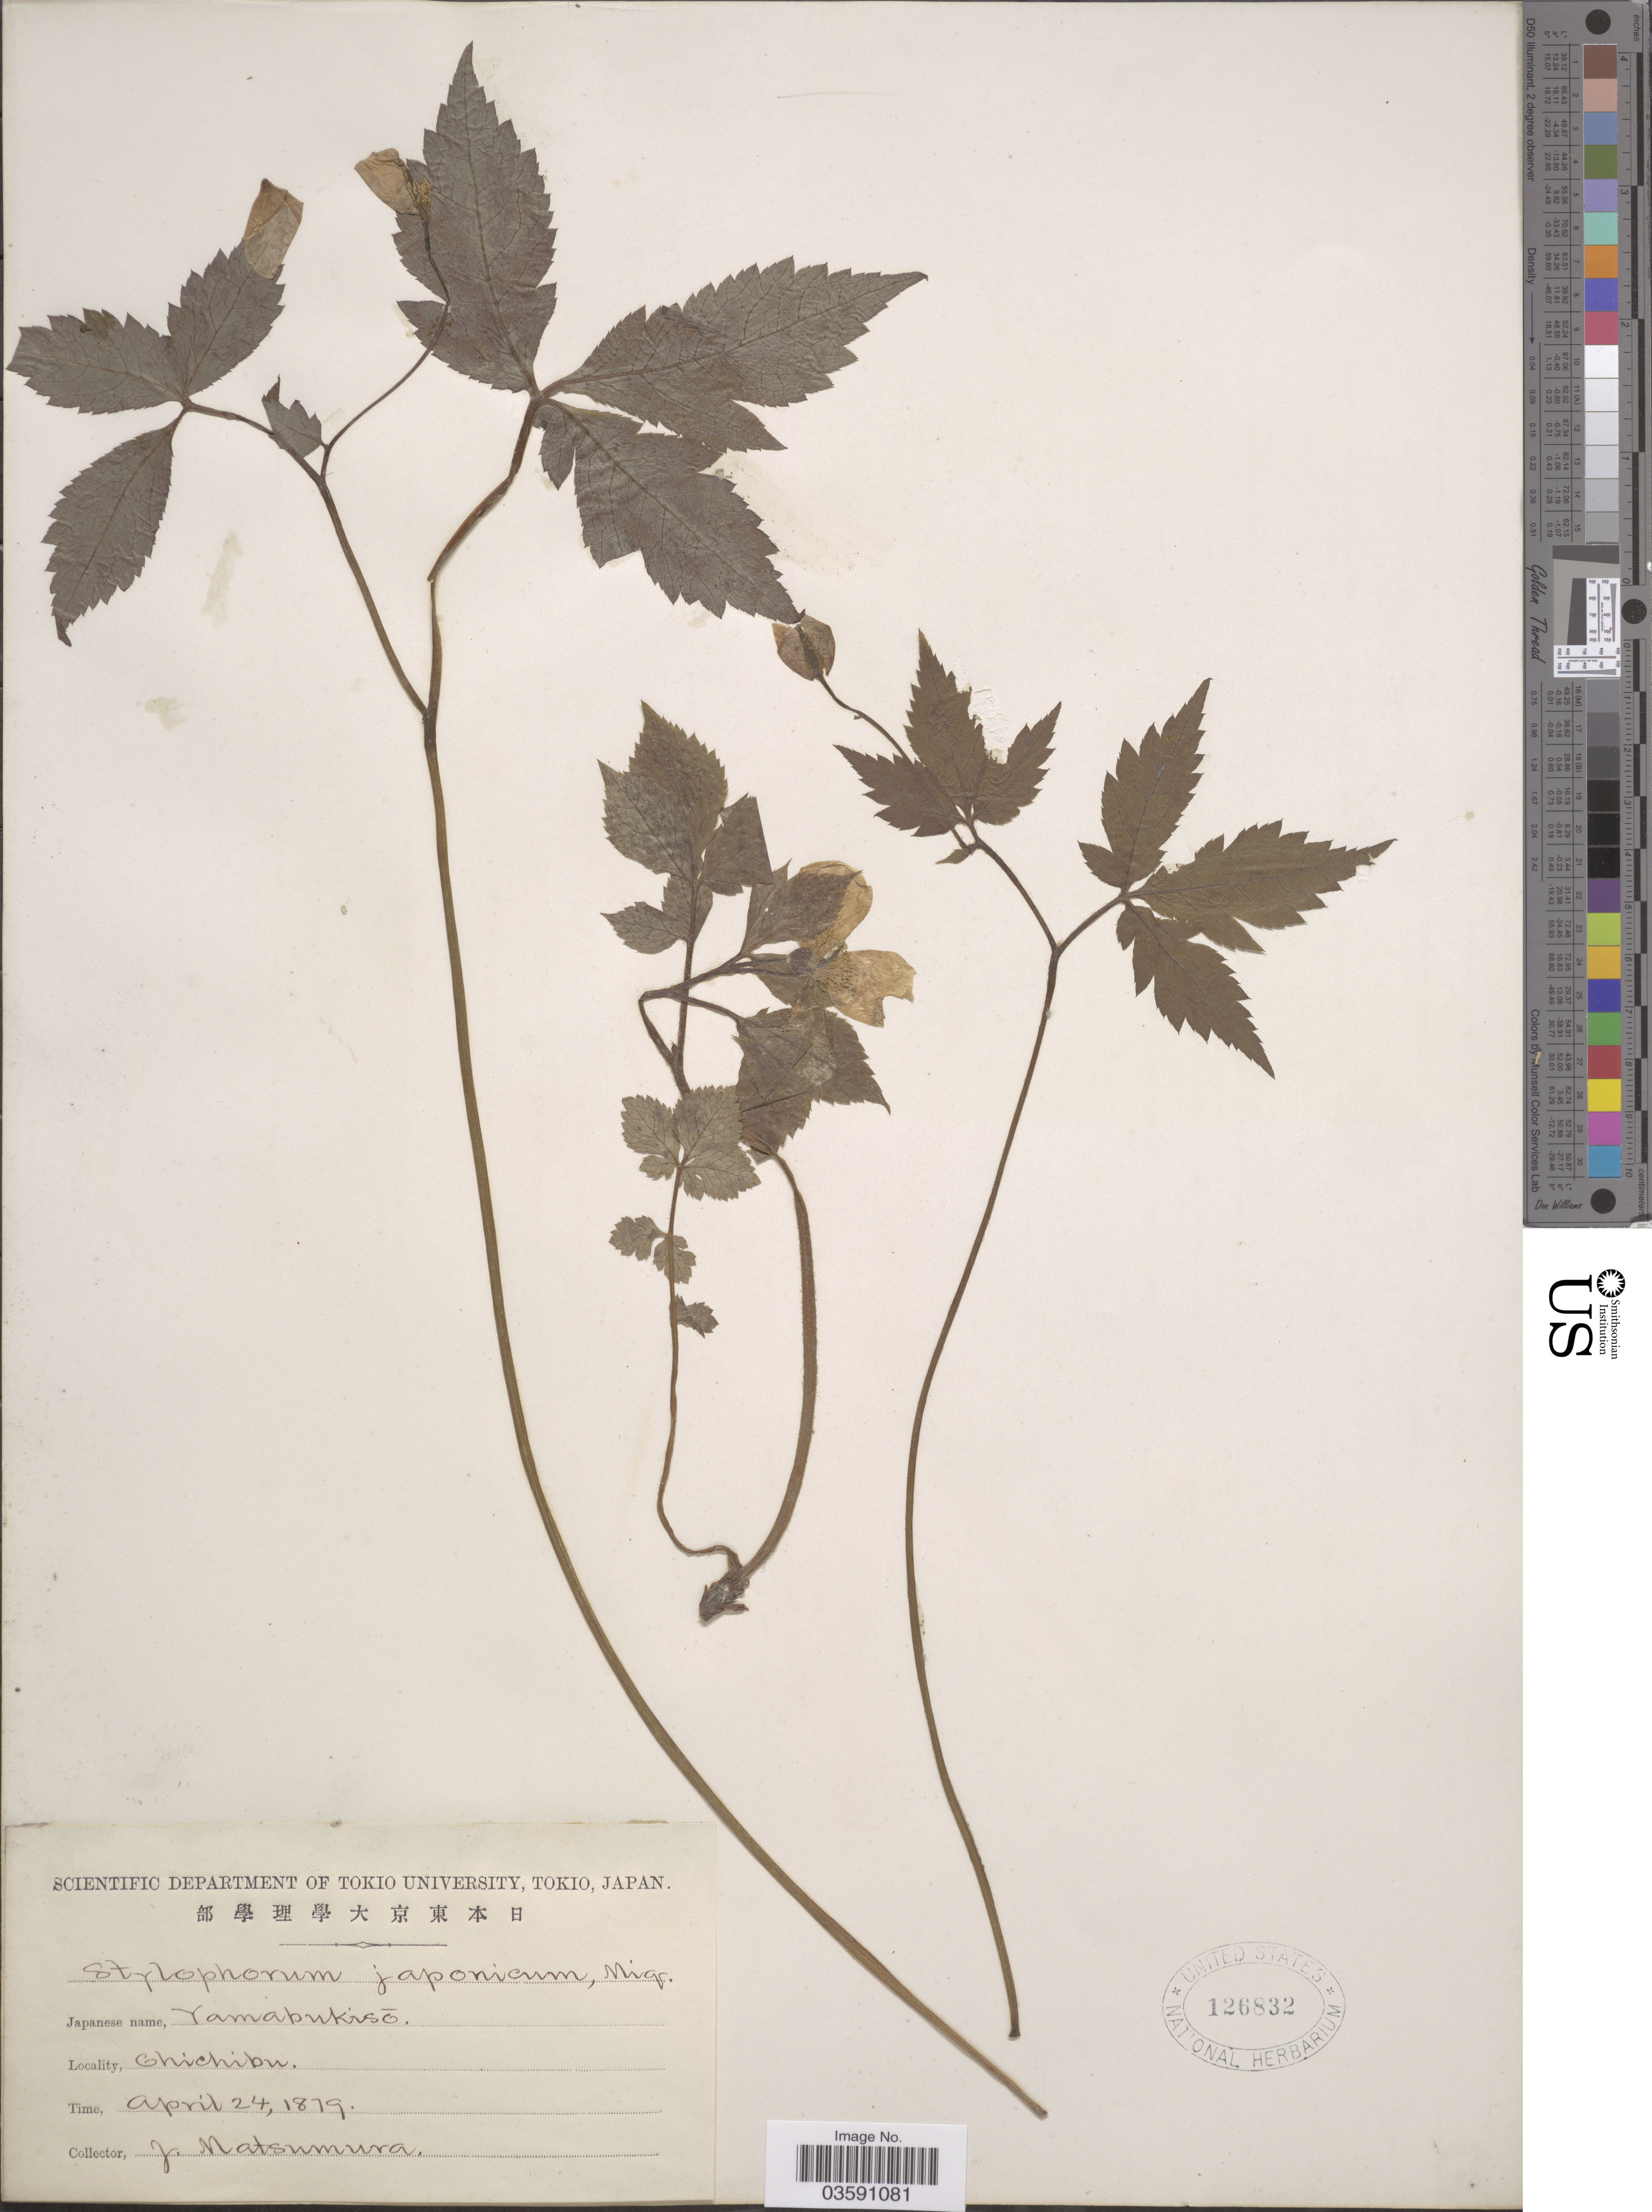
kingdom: Plantae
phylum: Tracheophyta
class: Magnoliopsida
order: Ranunculales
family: Papaveraceae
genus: Hylomecon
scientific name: Hylomecon japonica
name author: (Thunb.) Prantl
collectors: J. Matsumura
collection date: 1879-04-24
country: Japan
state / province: Tokyo, Federal City of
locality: Chichibu.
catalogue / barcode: US 126832